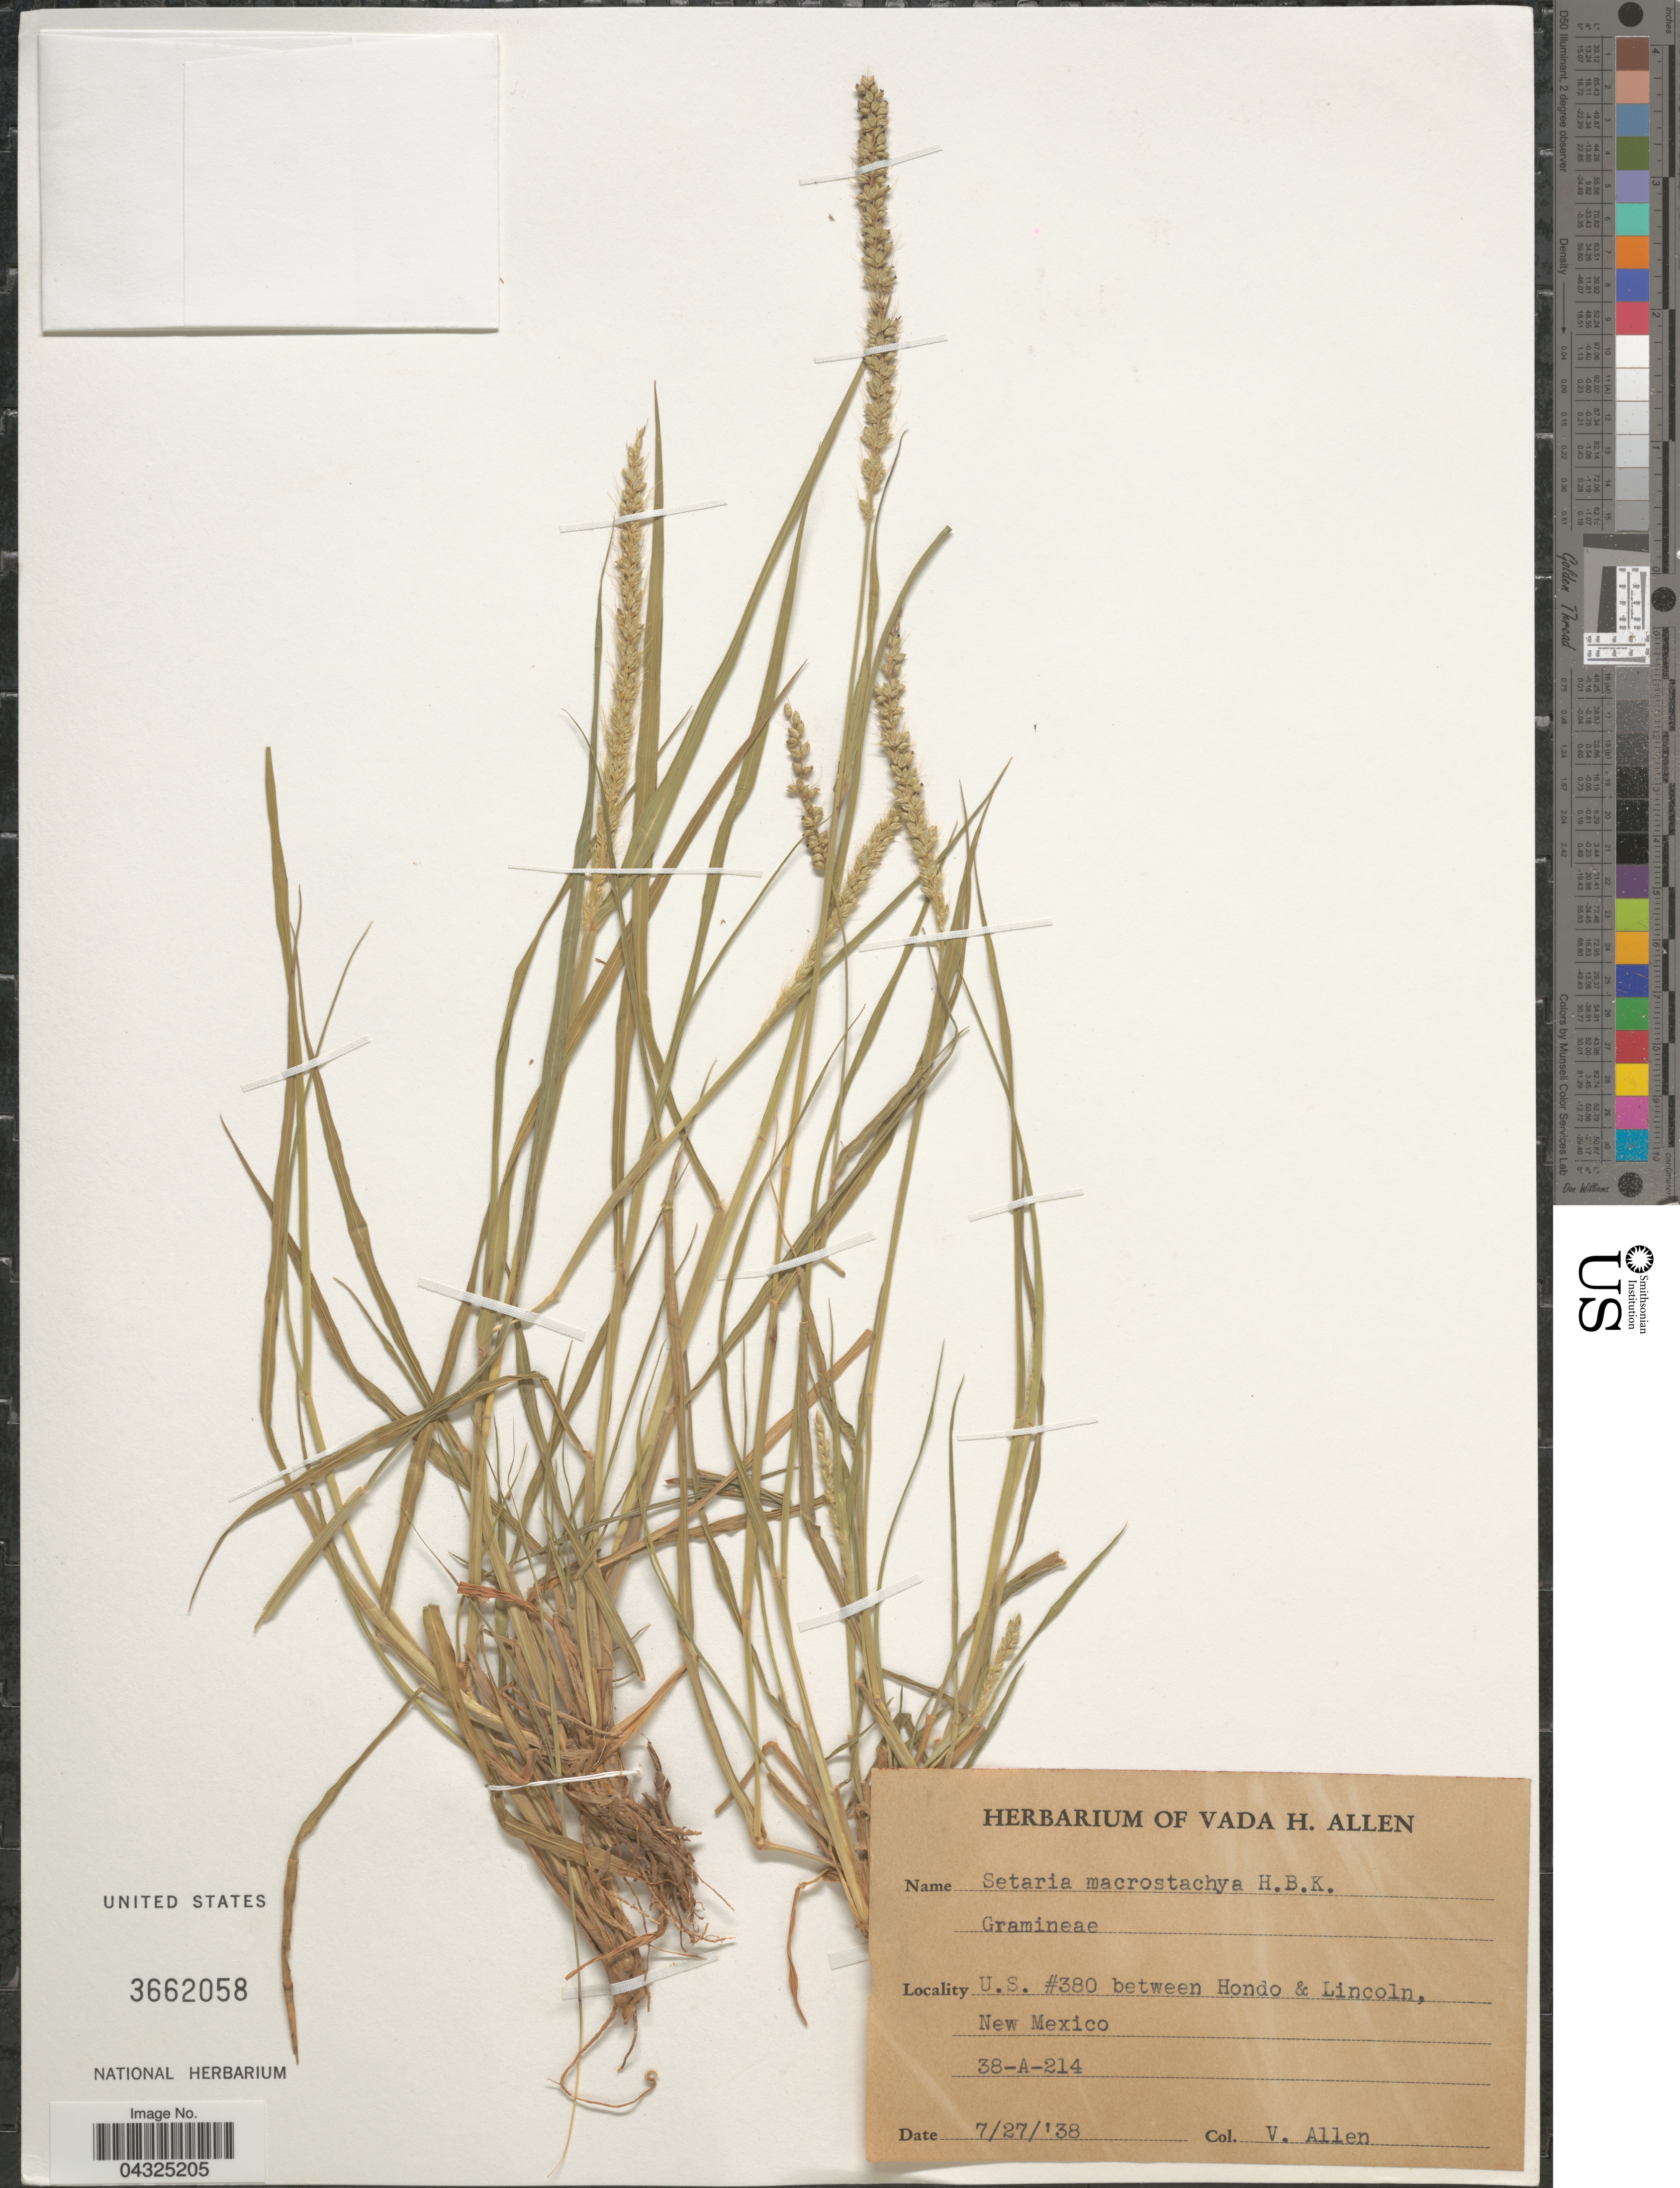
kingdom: Plantae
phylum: Tracheophyta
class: Liliopsida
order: Poales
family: Poaceae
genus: Setaria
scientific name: Setaria macrostachya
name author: Kunth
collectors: V. Allen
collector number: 38-A-214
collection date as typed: Transcribed d/m/y: 27/7/38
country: United States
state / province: New Mexico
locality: U.S. #380 between Hondo & Lincoln.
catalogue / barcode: US 3662058